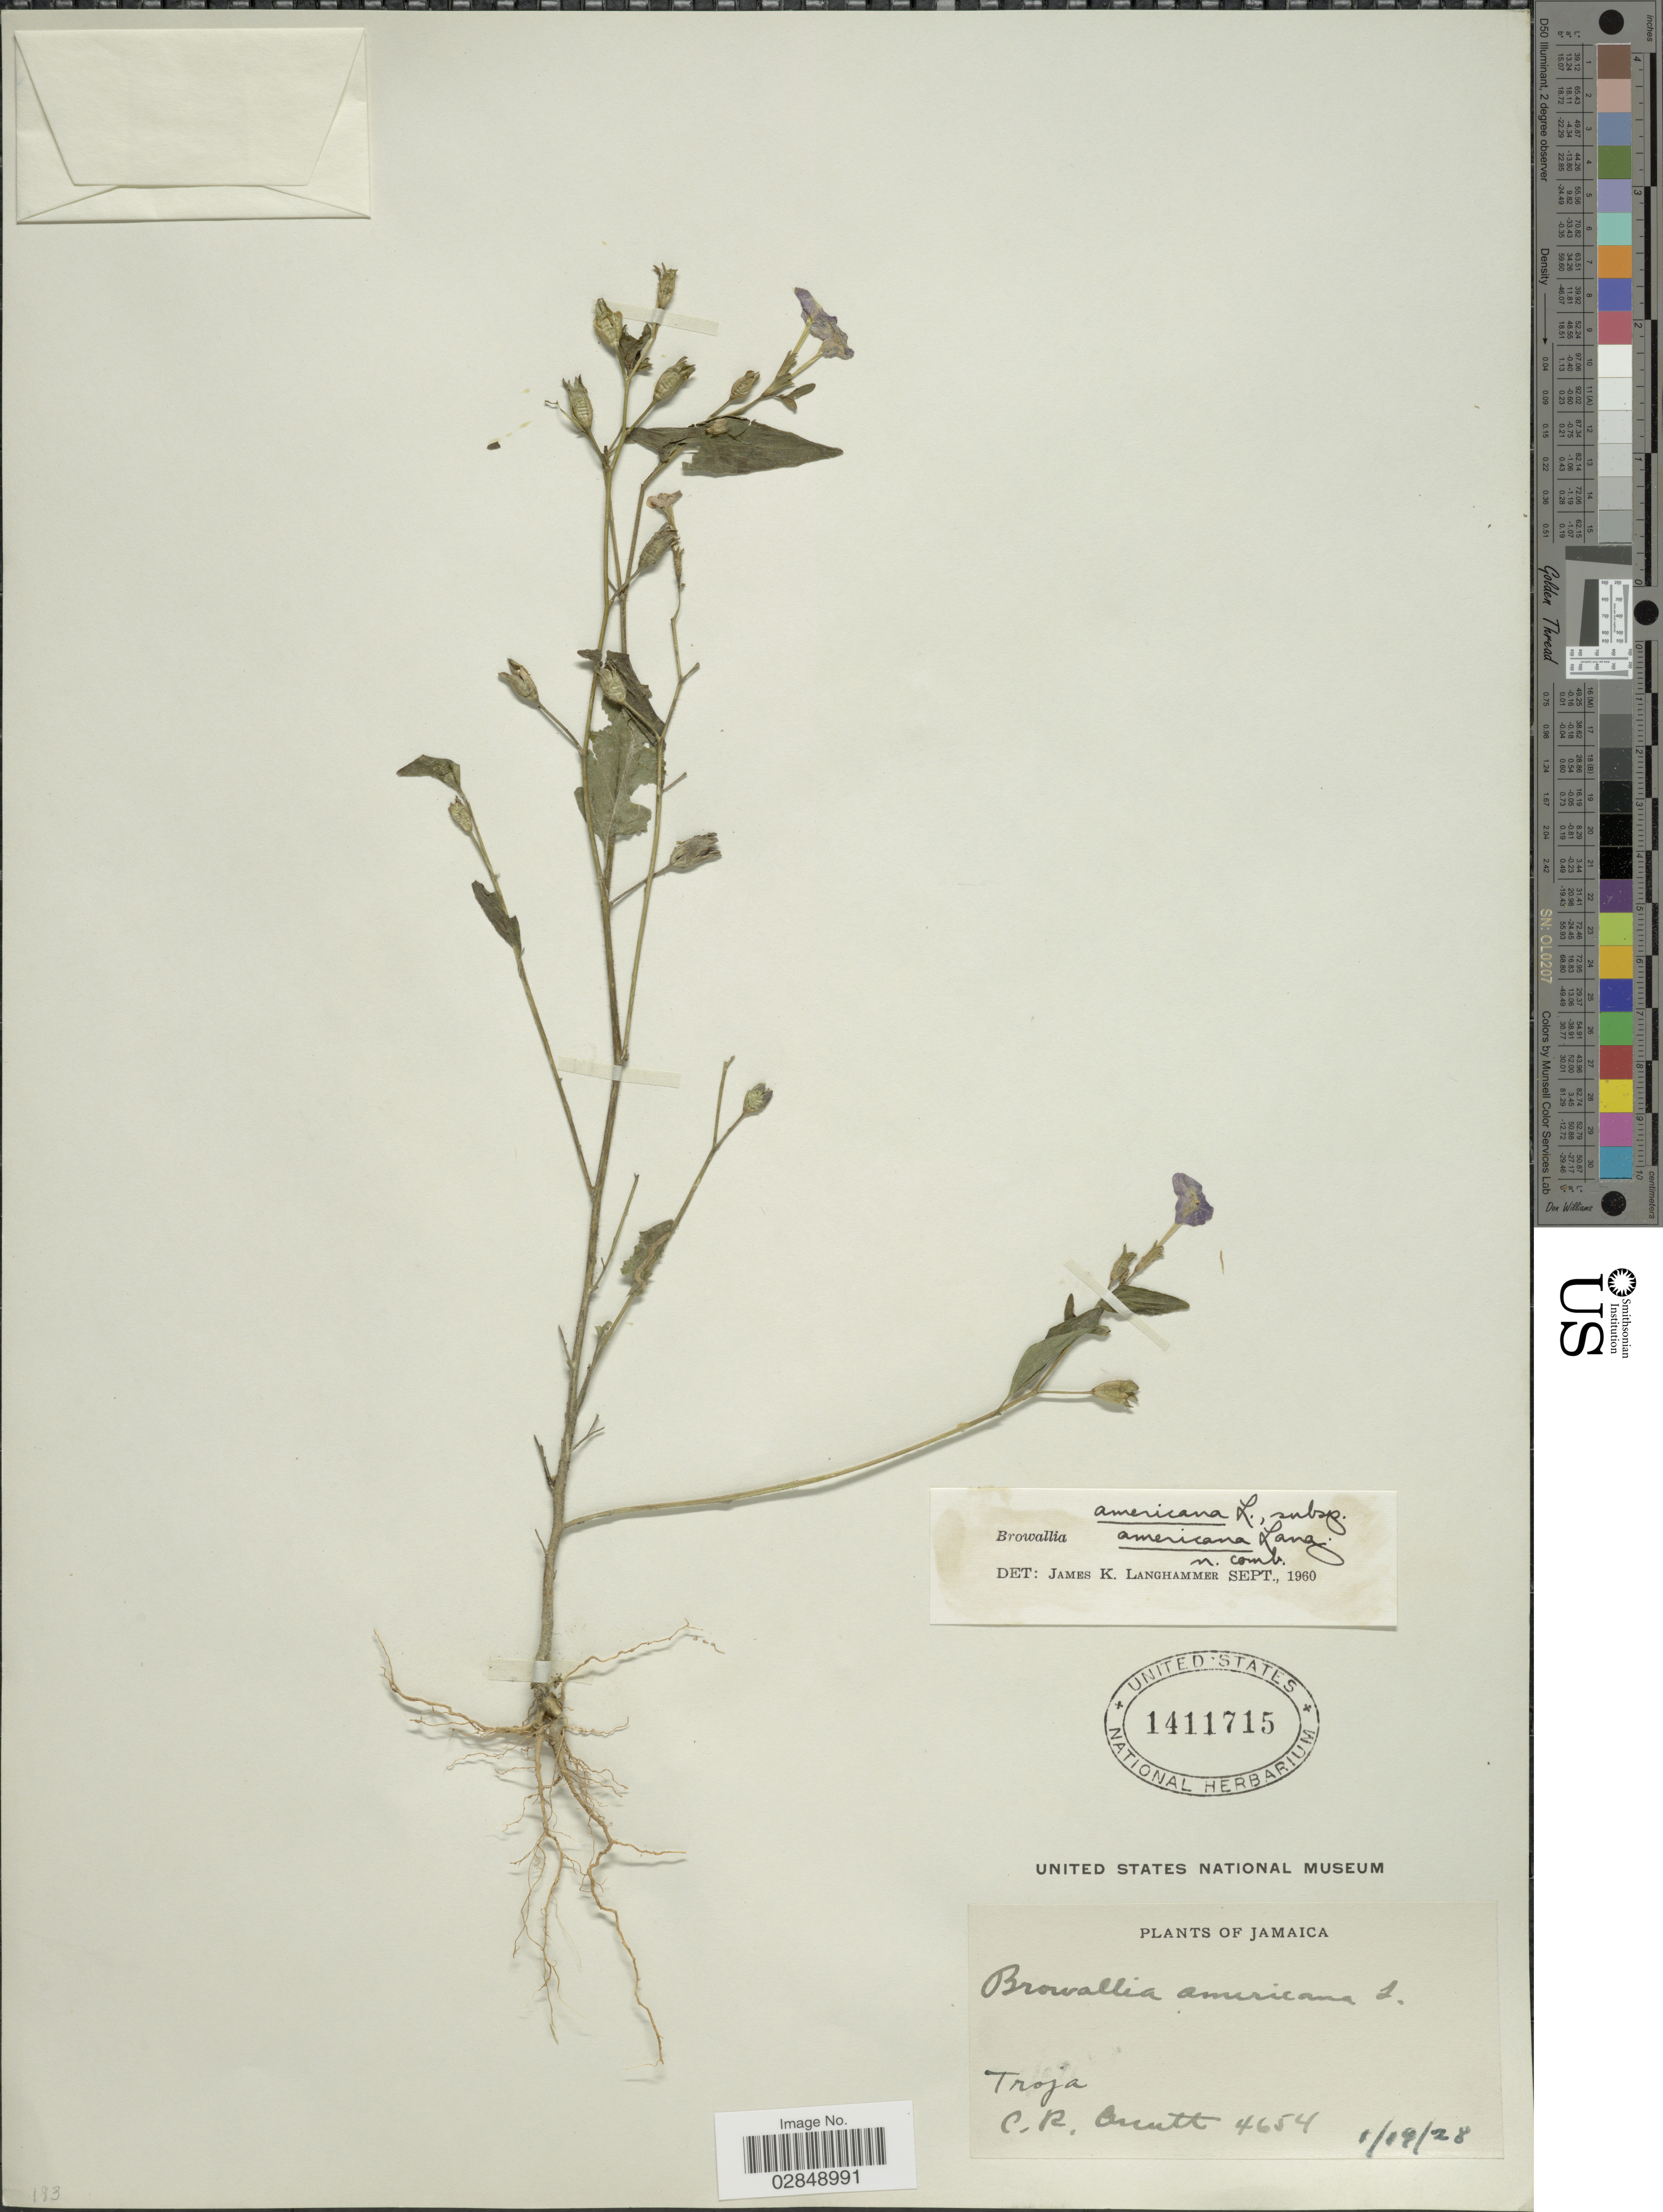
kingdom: Plantae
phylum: Tracheophyta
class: Magnoliopsida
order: Solanales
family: Solanaceae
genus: Browallia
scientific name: Browallia americana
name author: L.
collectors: C. R. Orcutt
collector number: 4654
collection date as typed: Transcribed d/m/y: 19/1/28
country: Jamaica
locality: Troja.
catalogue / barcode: US 1411715